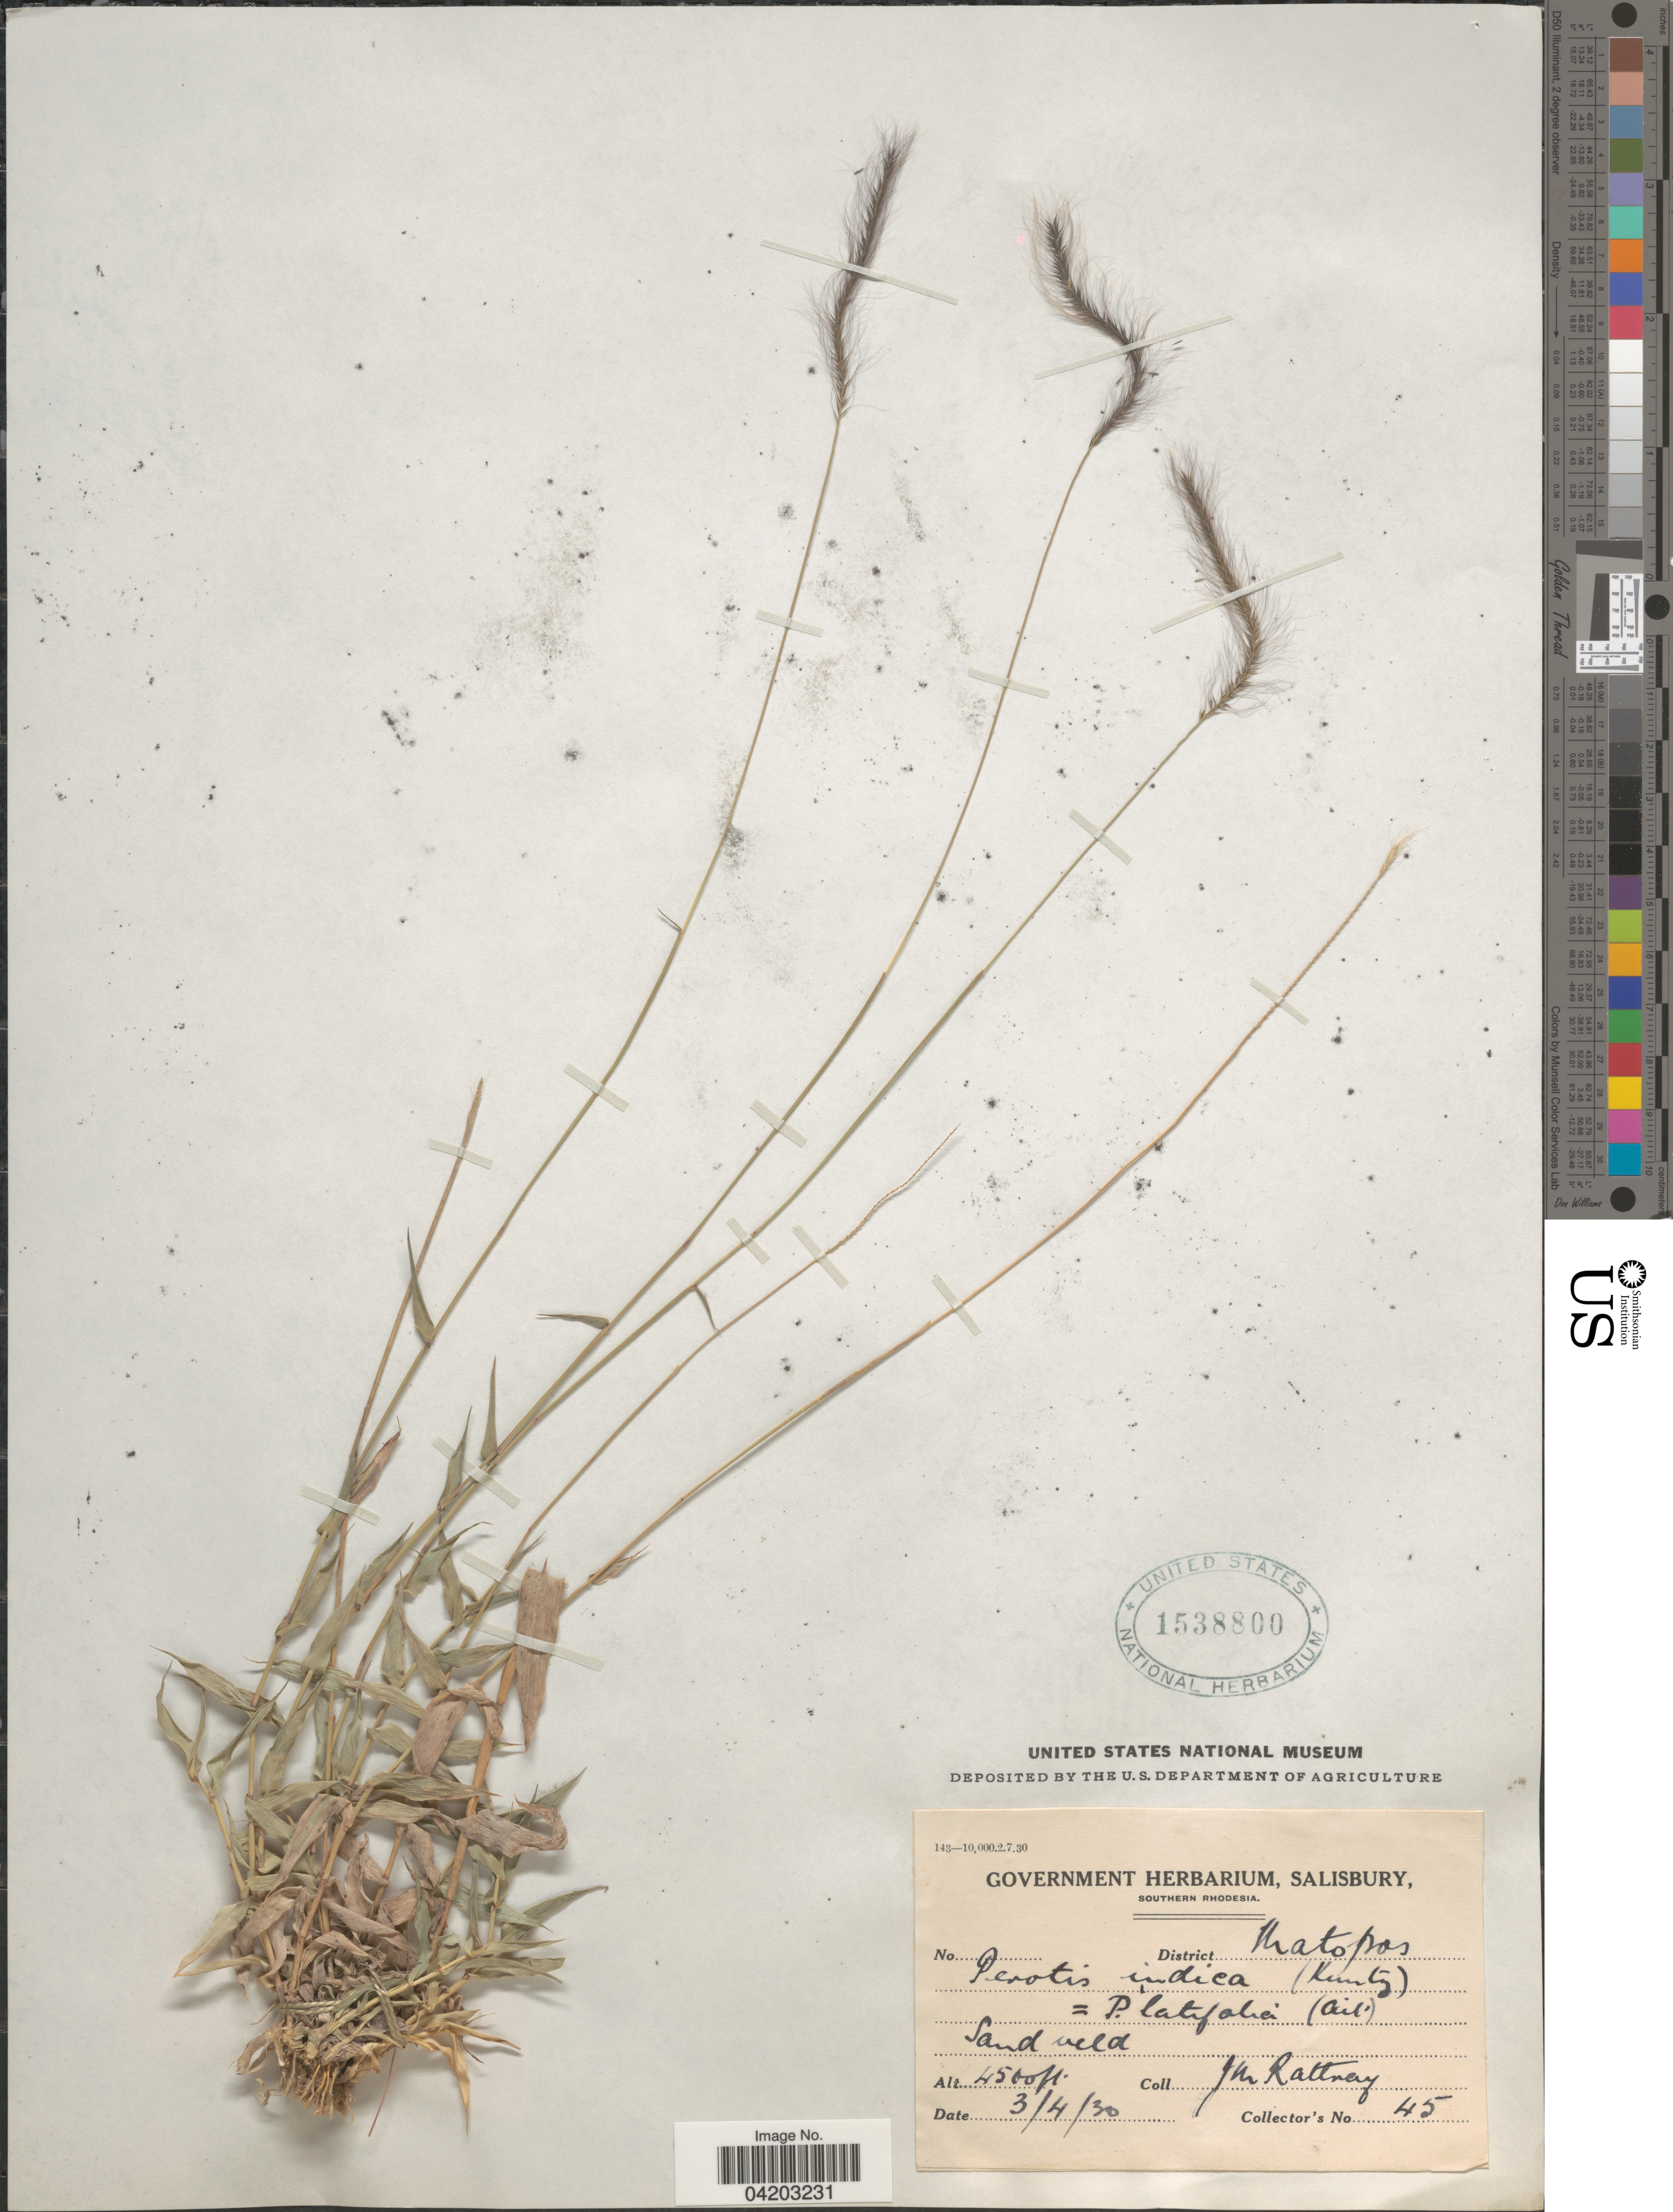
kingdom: Plantae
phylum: Tracheophyta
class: Liliopsida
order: Poales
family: Poaceae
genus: Perotis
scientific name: Perotis indica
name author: (L.) Kuntze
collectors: J. Rattray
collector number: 45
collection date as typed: Transcribed d/m/y: 3/4/30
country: Zimbabwe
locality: Southern Rhodesia.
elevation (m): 1372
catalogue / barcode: US 1538800